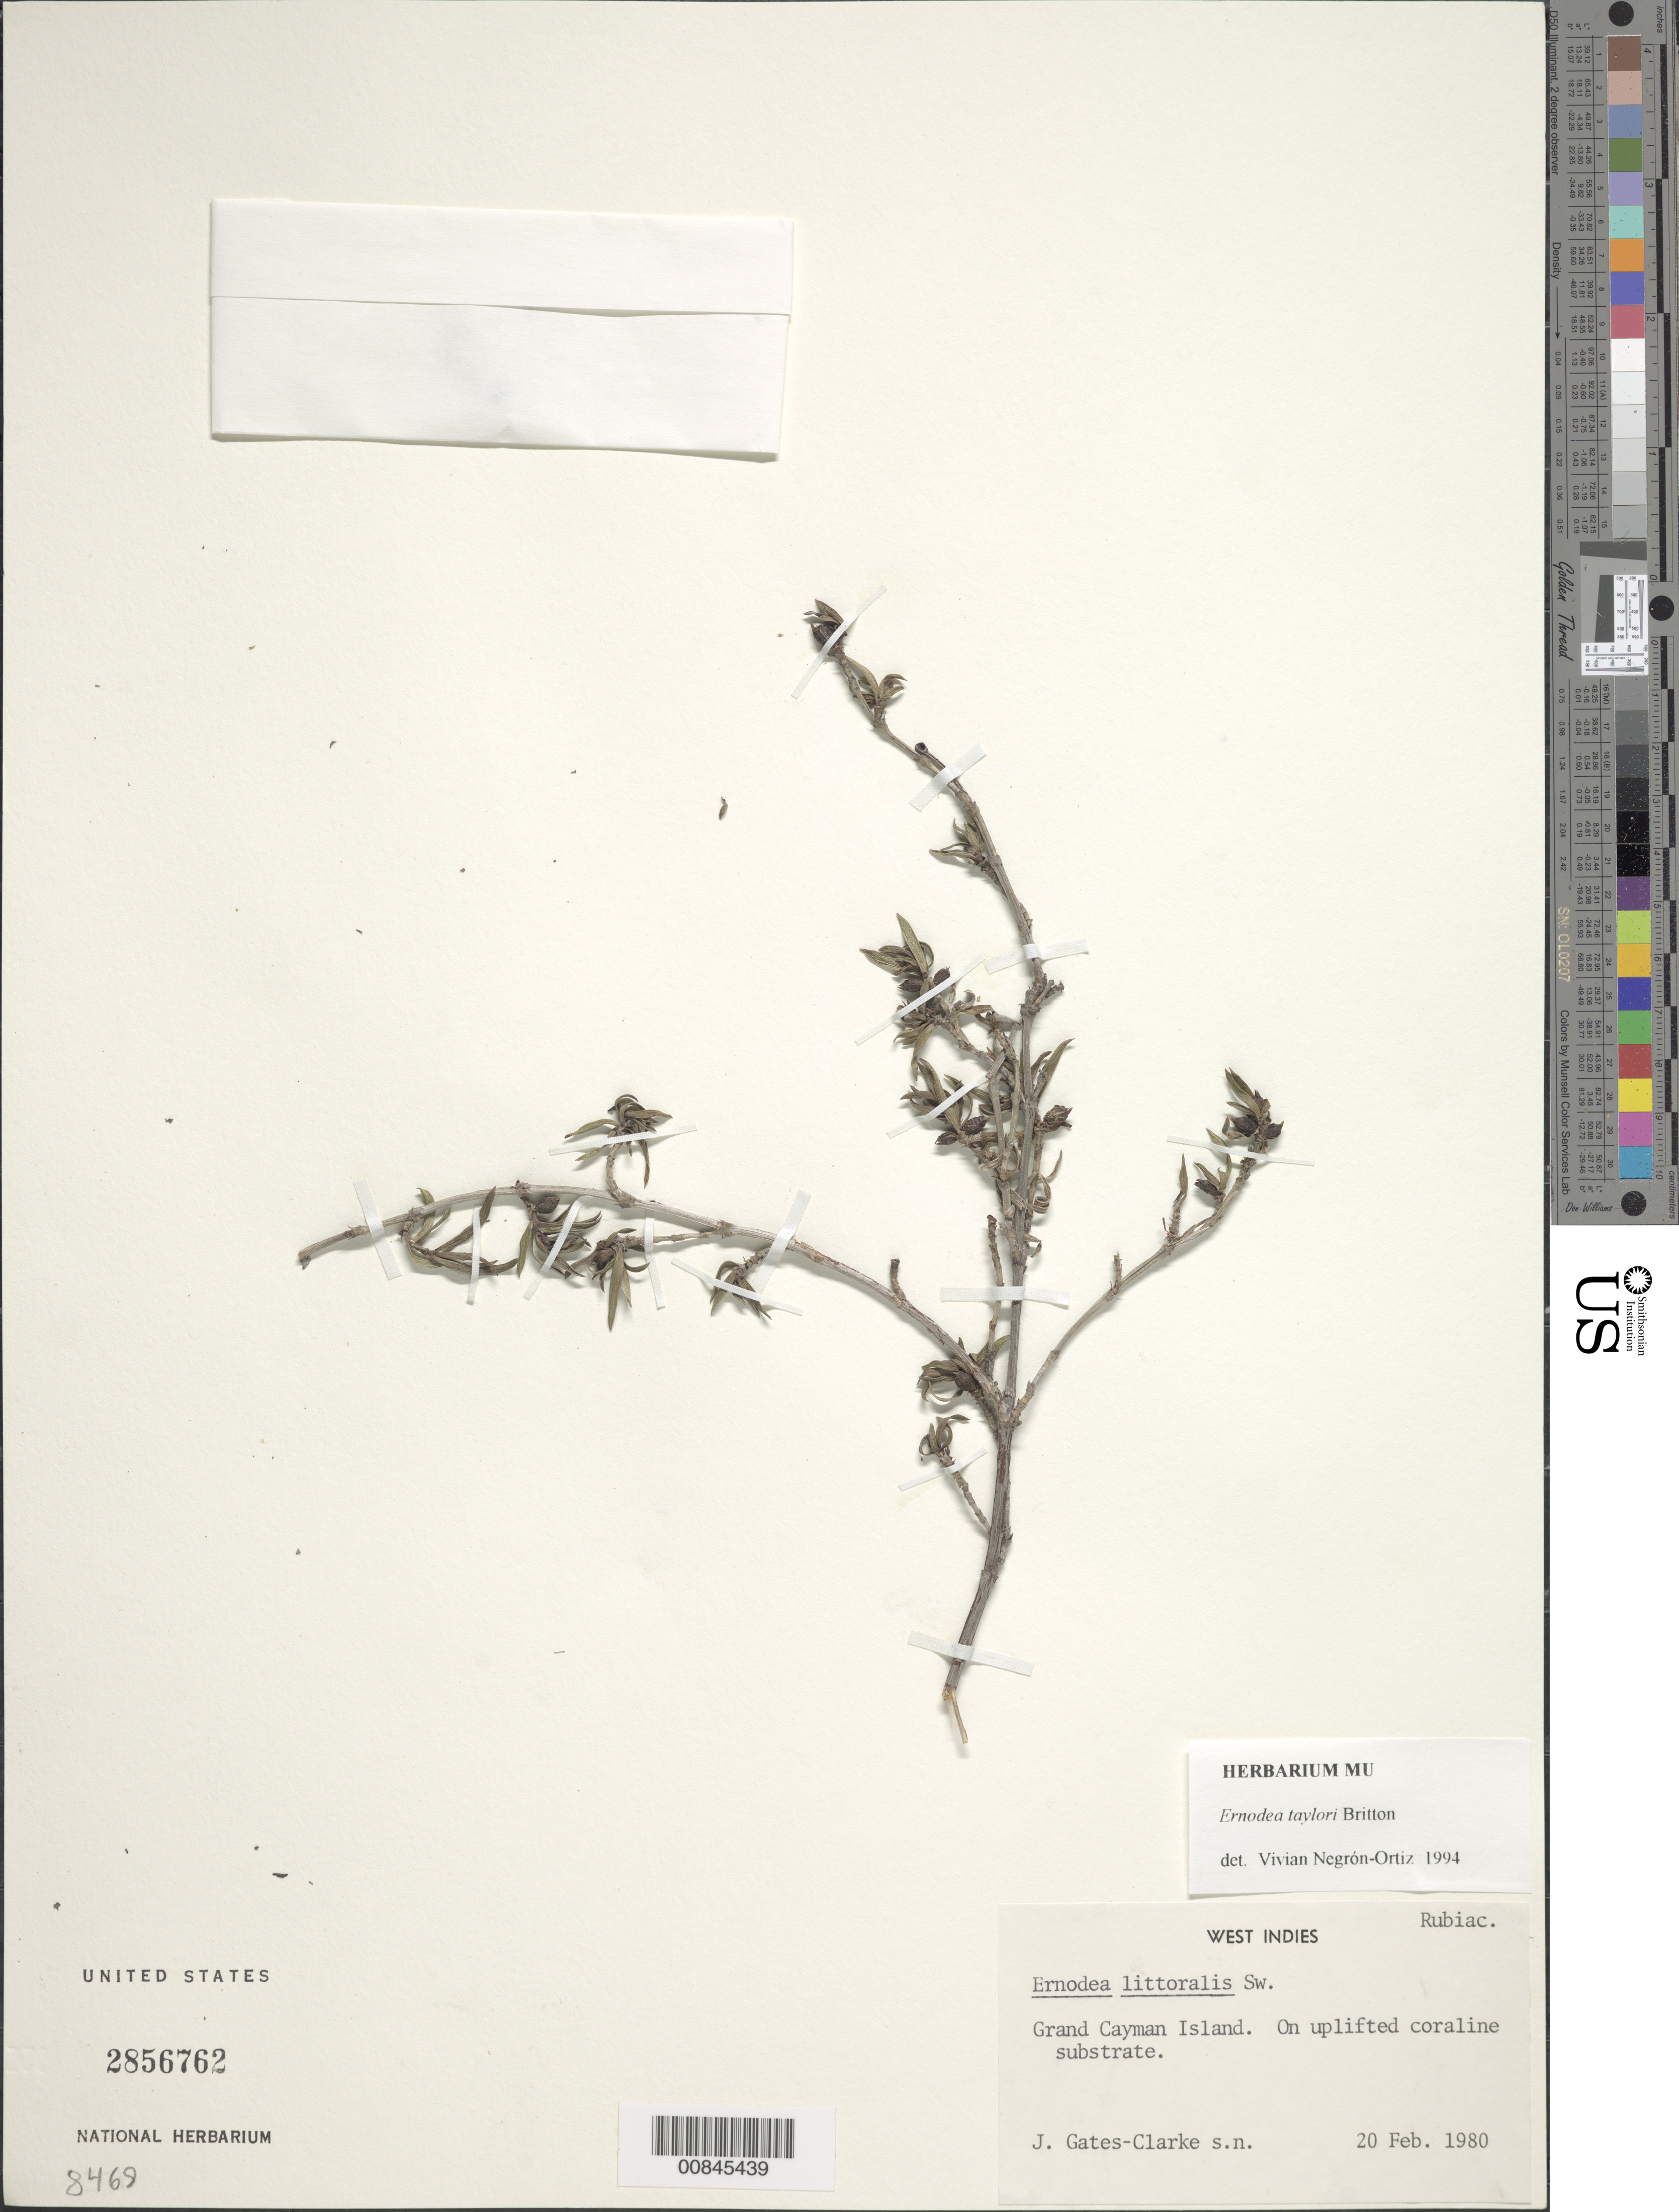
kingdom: Plantae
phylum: Tracheophyta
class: Magnoliopsida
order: Gentianales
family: Rubiaceae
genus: Ernodea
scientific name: Ernodea taylori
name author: Britton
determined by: Negrón-Ortiz, V.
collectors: J. F. Gates-Clarke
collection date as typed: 20 Feb 1980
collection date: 1980-02-20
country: Cayman Islands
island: Grand Cayman Island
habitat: On uplifted coraline substrate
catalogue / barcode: US 2856762